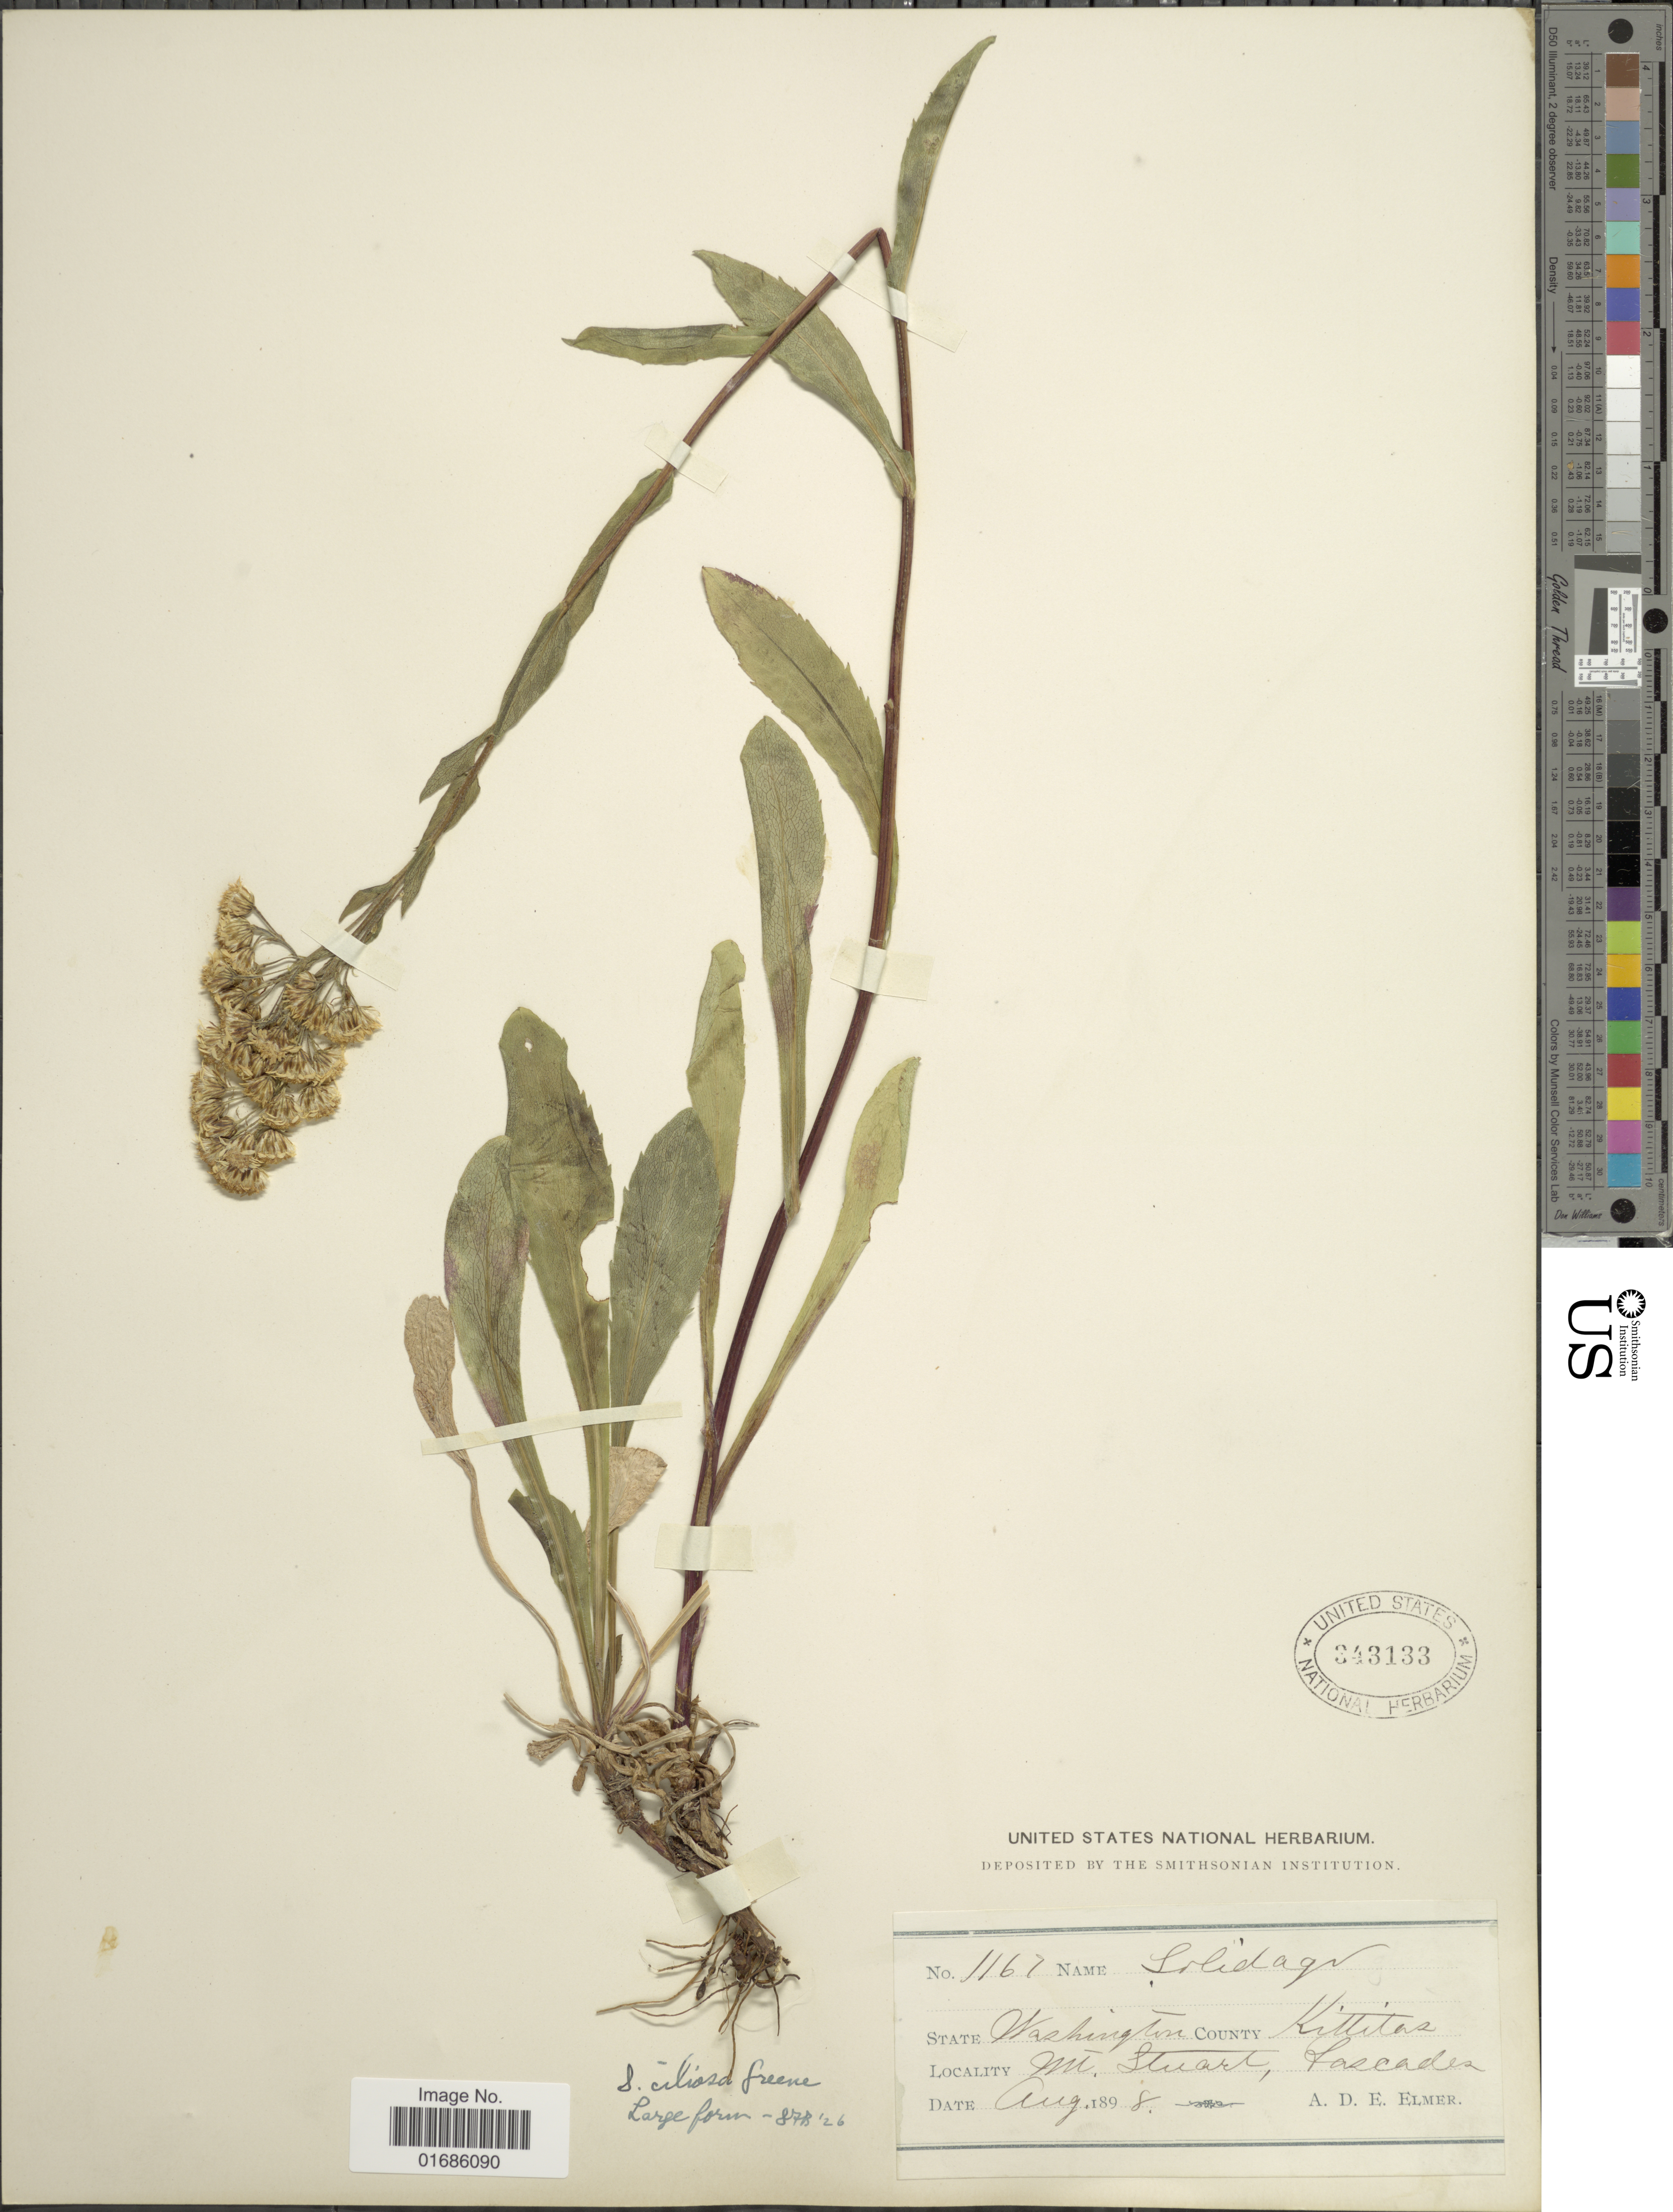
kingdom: Plantae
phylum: Tracheophyta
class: Magnoliopsida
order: Asterales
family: Asteraceae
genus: Solidago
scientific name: Solidago ciliosa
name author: Greene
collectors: A. D. E. Elmer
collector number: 1167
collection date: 1898-08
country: United States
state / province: Washington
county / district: Kittitas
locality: County Kittitas, Mt. Stuart, Cascades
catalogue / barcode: US 343133